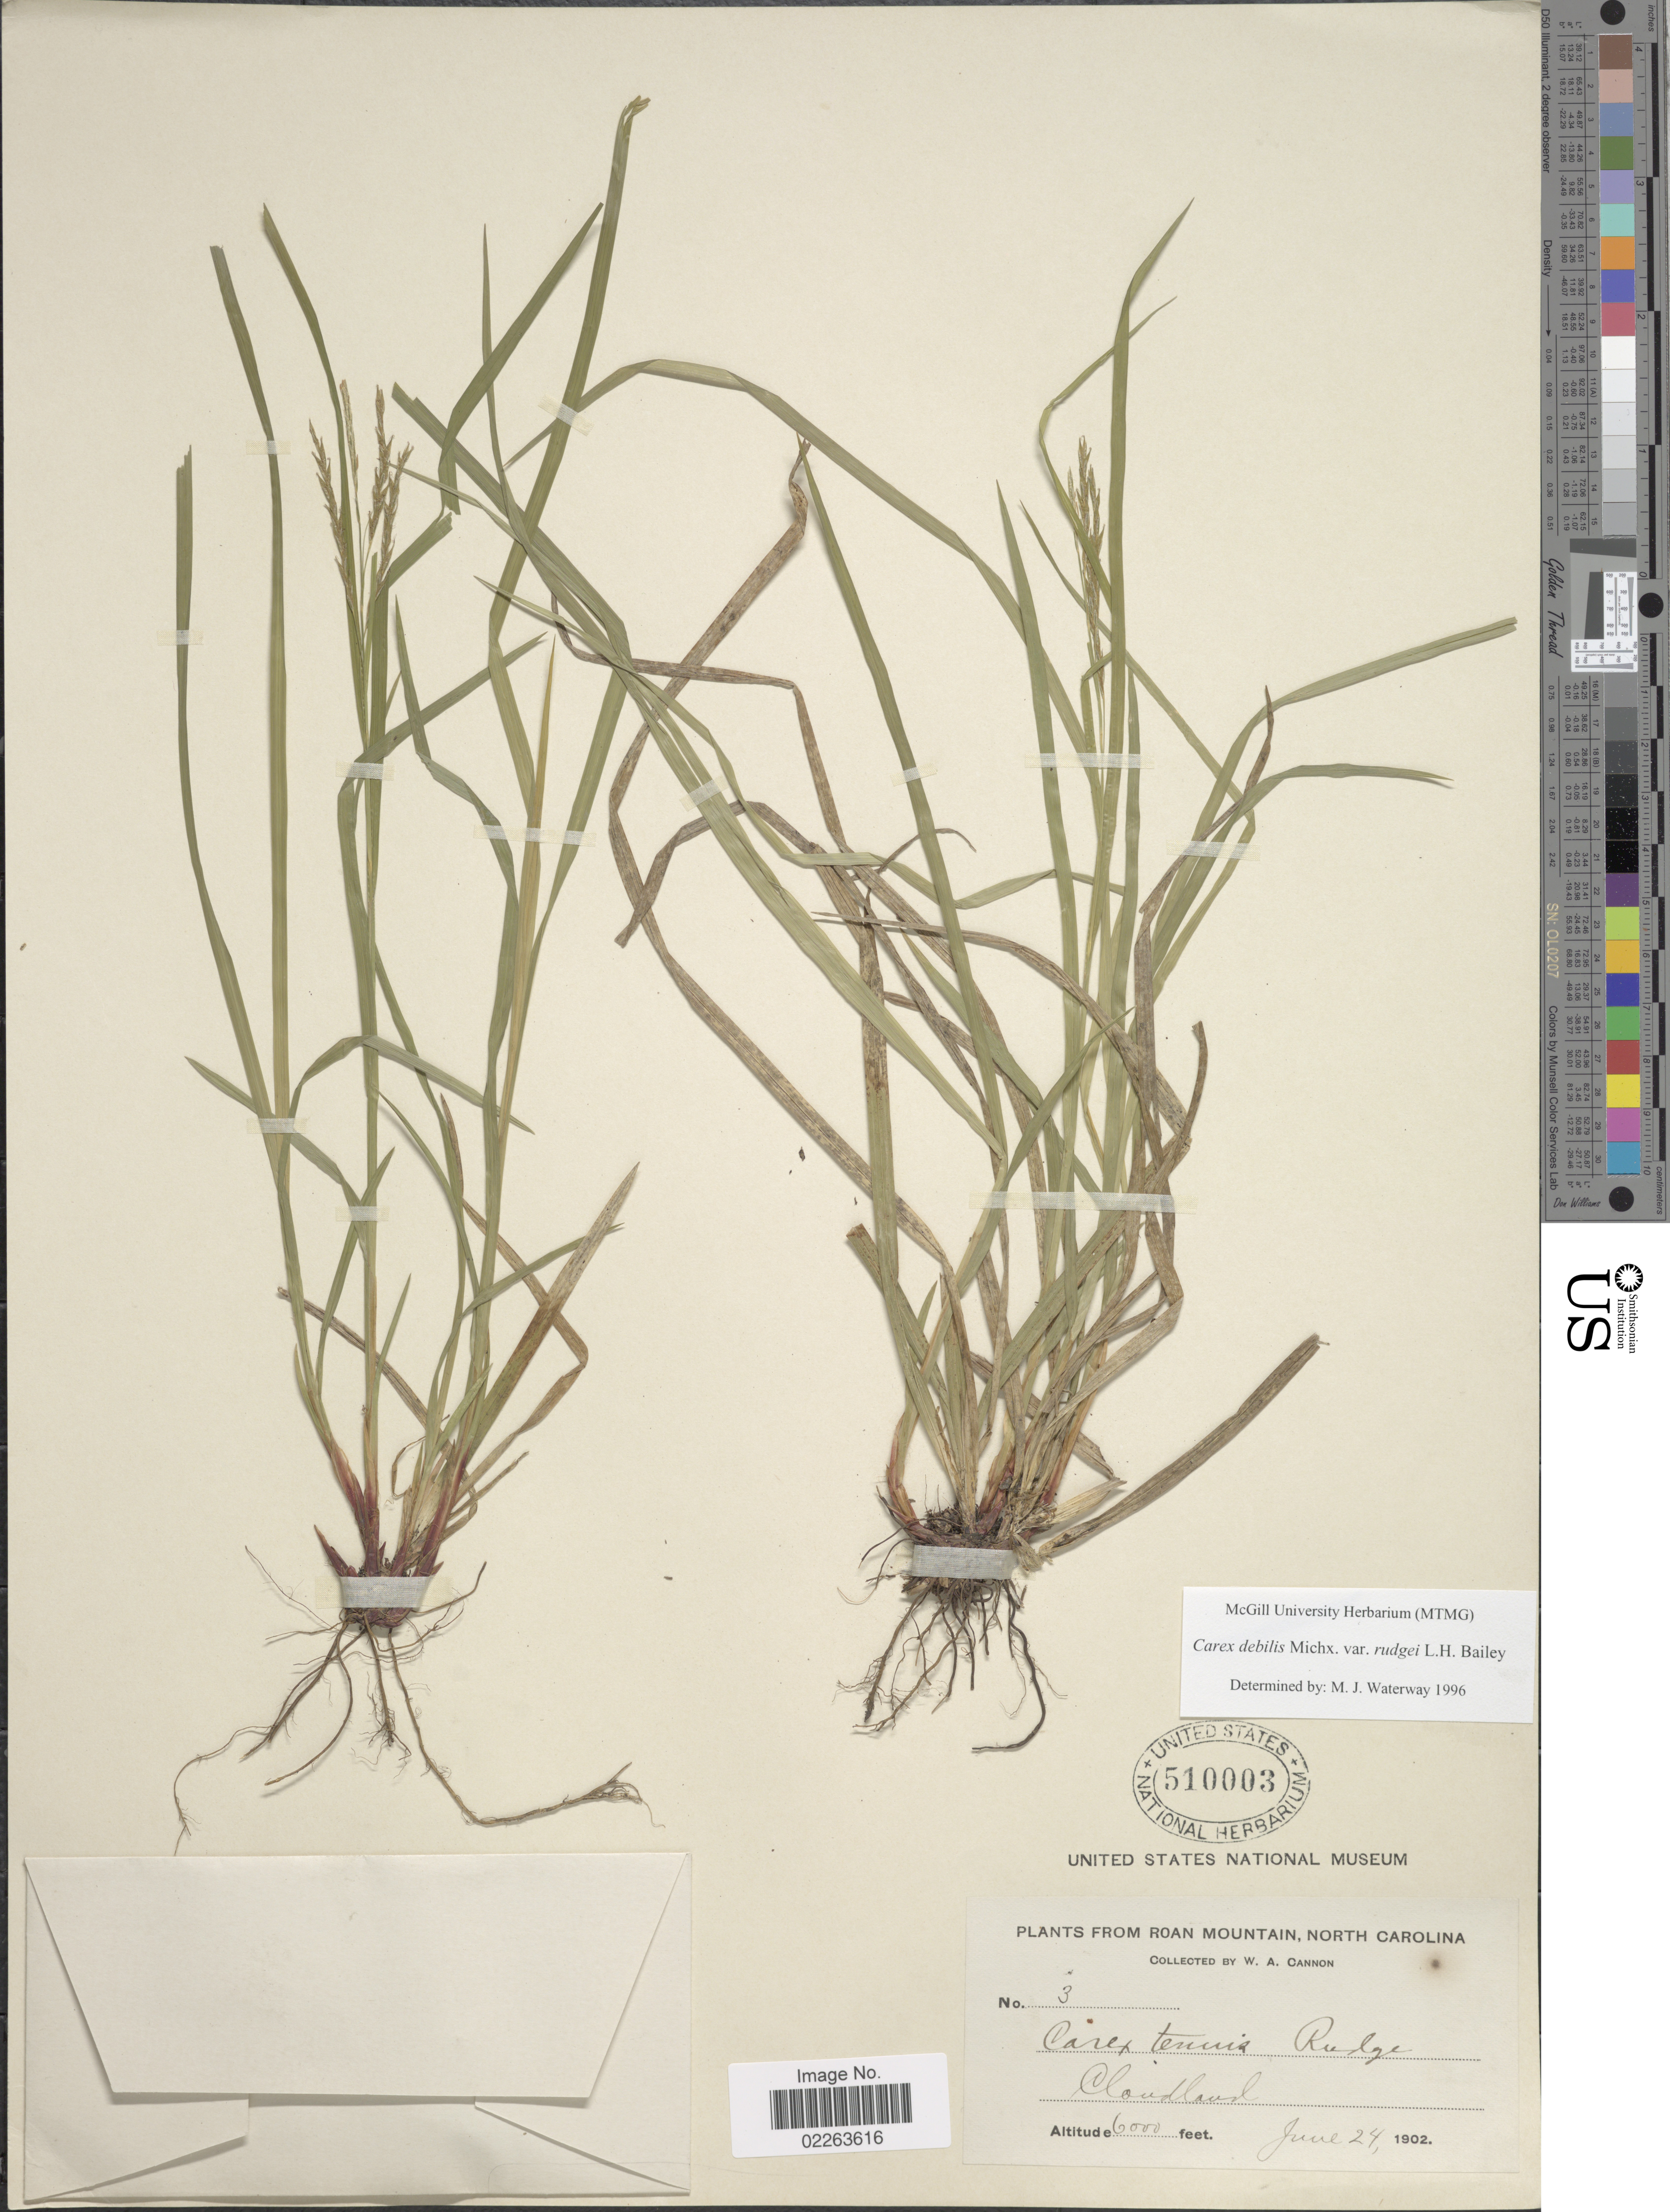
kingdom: Plantae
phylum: Tracheophyta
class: Liliopsida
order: Poales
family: Cyperaceae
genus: Carex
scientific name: Carex flexuosa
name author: Muhl. ex Willd.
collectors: W. Cannon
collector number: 3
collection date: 1902-06-24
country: United States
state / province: North Carolina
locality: Roan Mountain. Cloudland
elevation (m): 1829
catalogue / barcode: US 510003